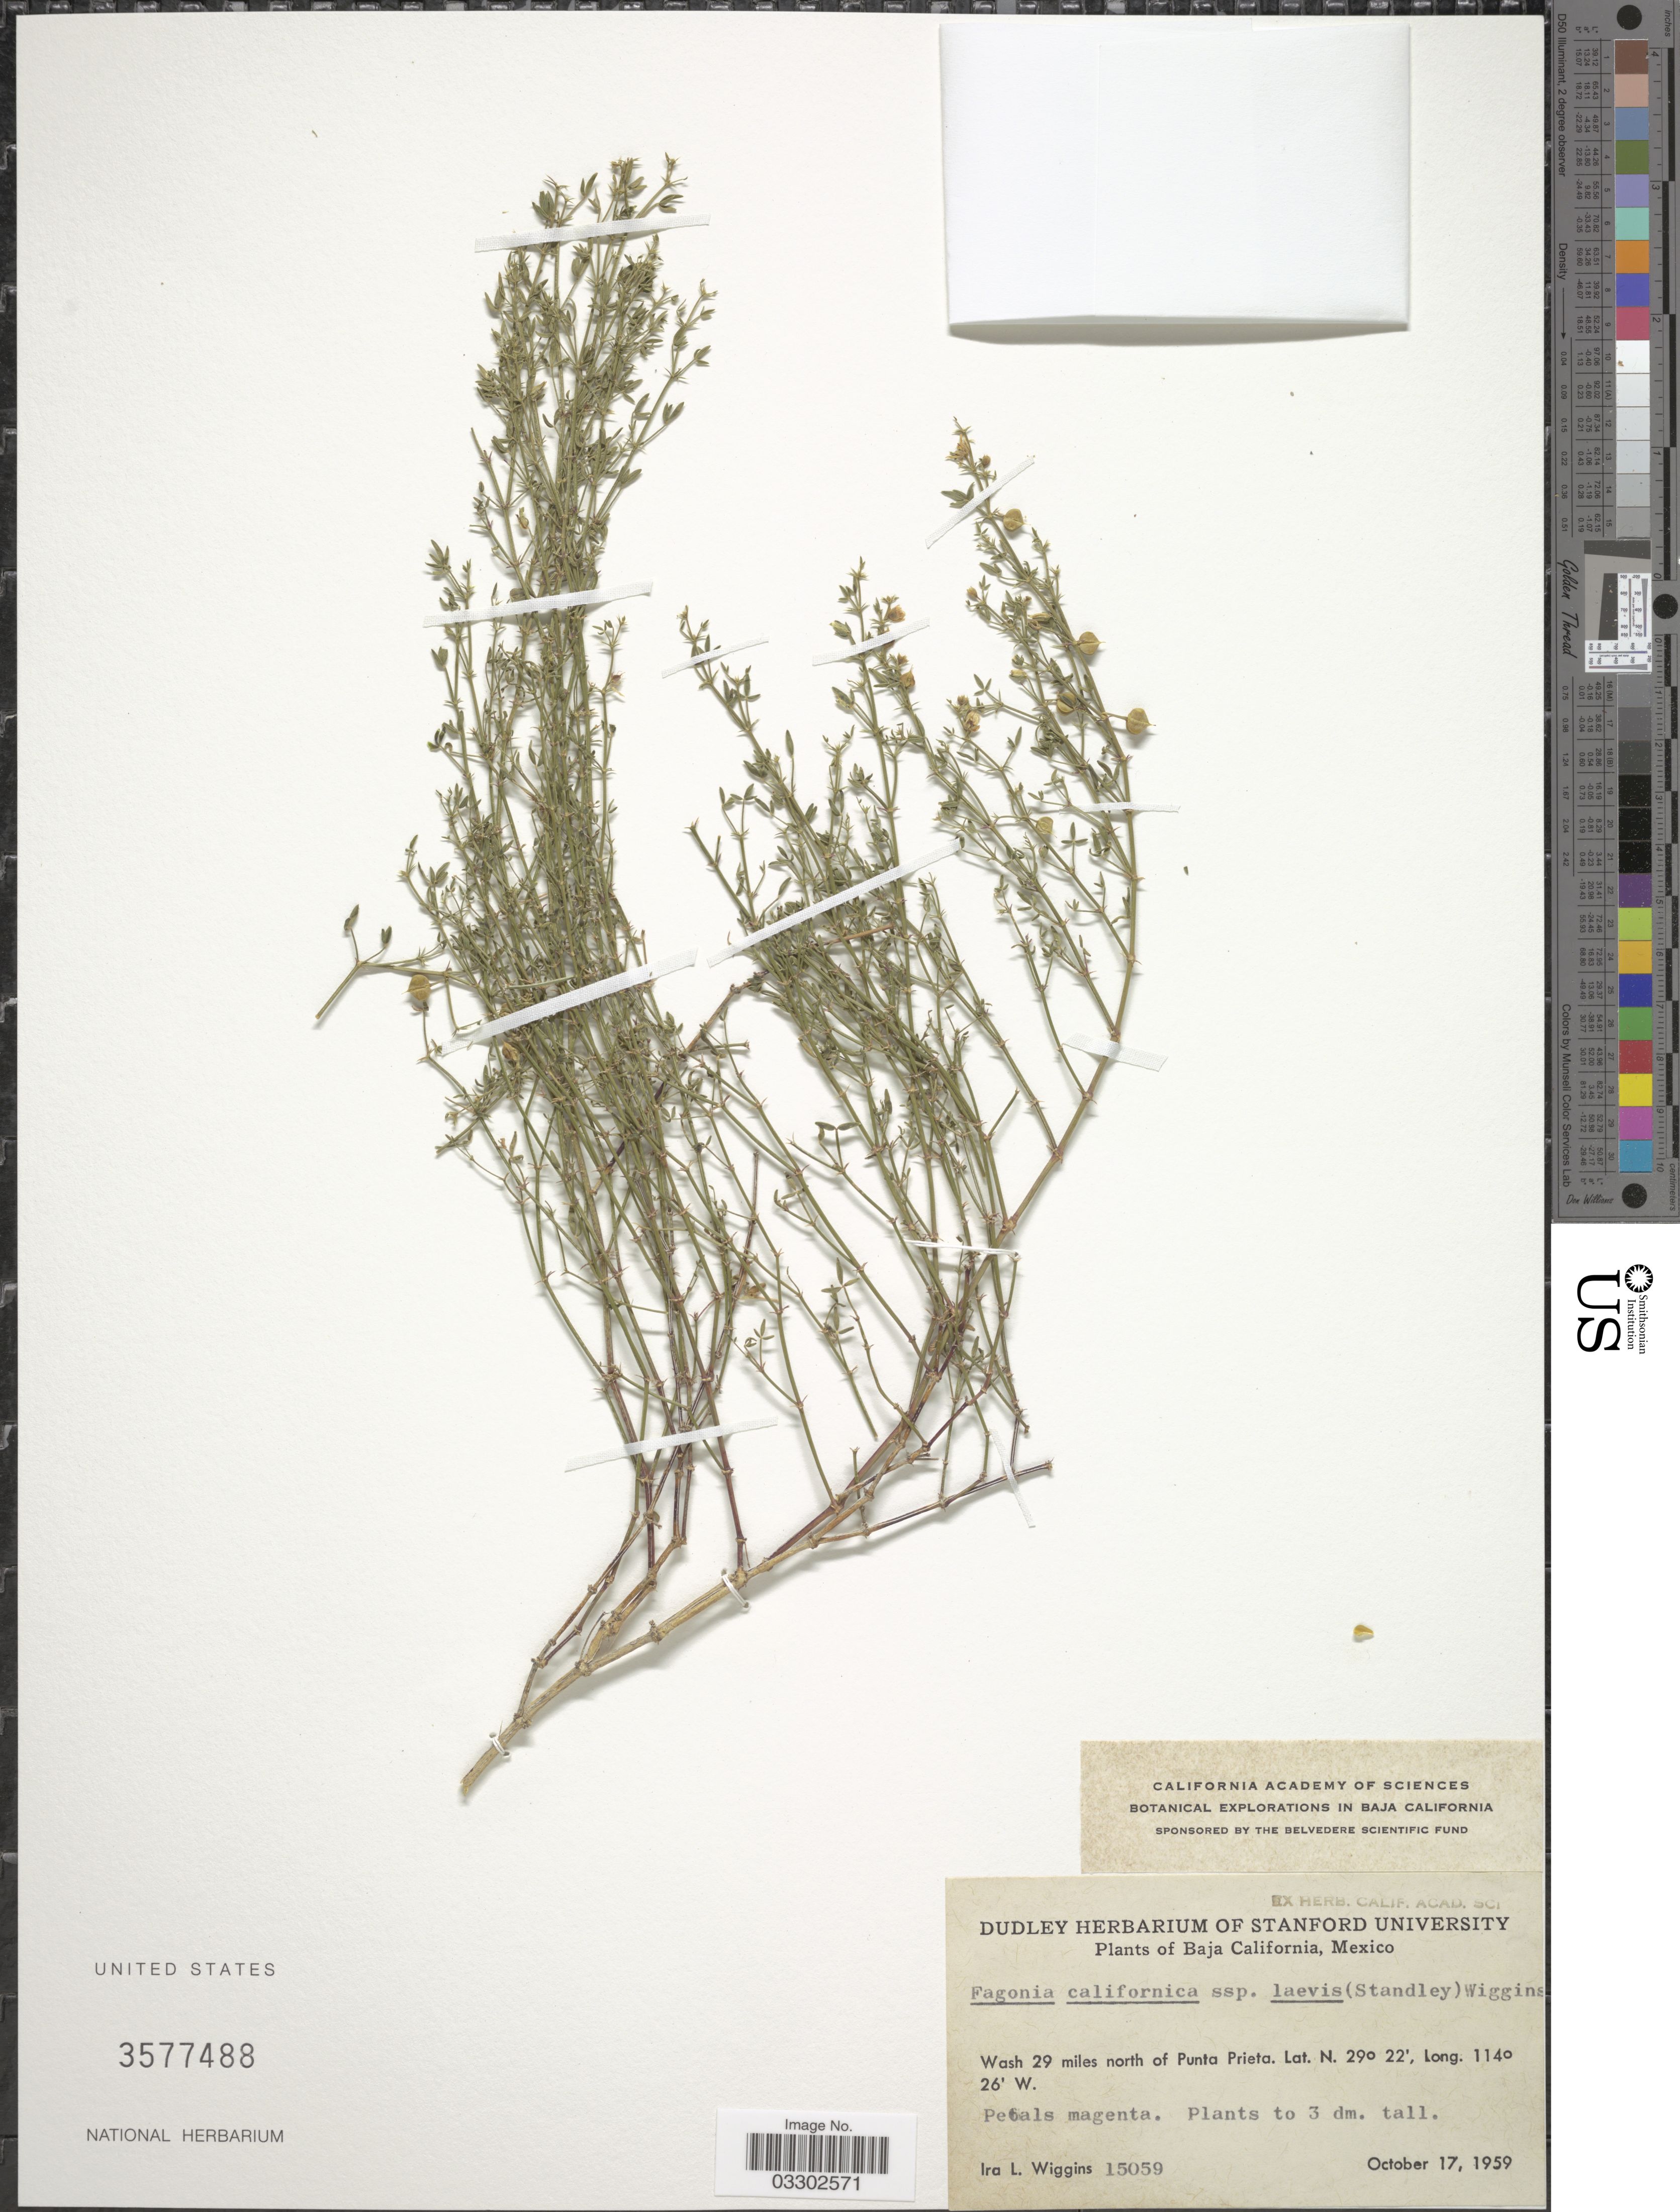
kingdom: Plantae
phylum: Tracheophyta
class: Magnoliopsida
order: Zygophyllales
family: Zygophyllaceae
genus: Fagonia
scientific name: Fagonia californica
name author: Benth.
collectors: I. L. Wiggins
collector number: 15059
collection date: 1959-10-17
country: Mexico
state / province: Baja California Norte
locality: Wash 29 miles north of Punta Prieta.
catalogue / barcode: US 3577488